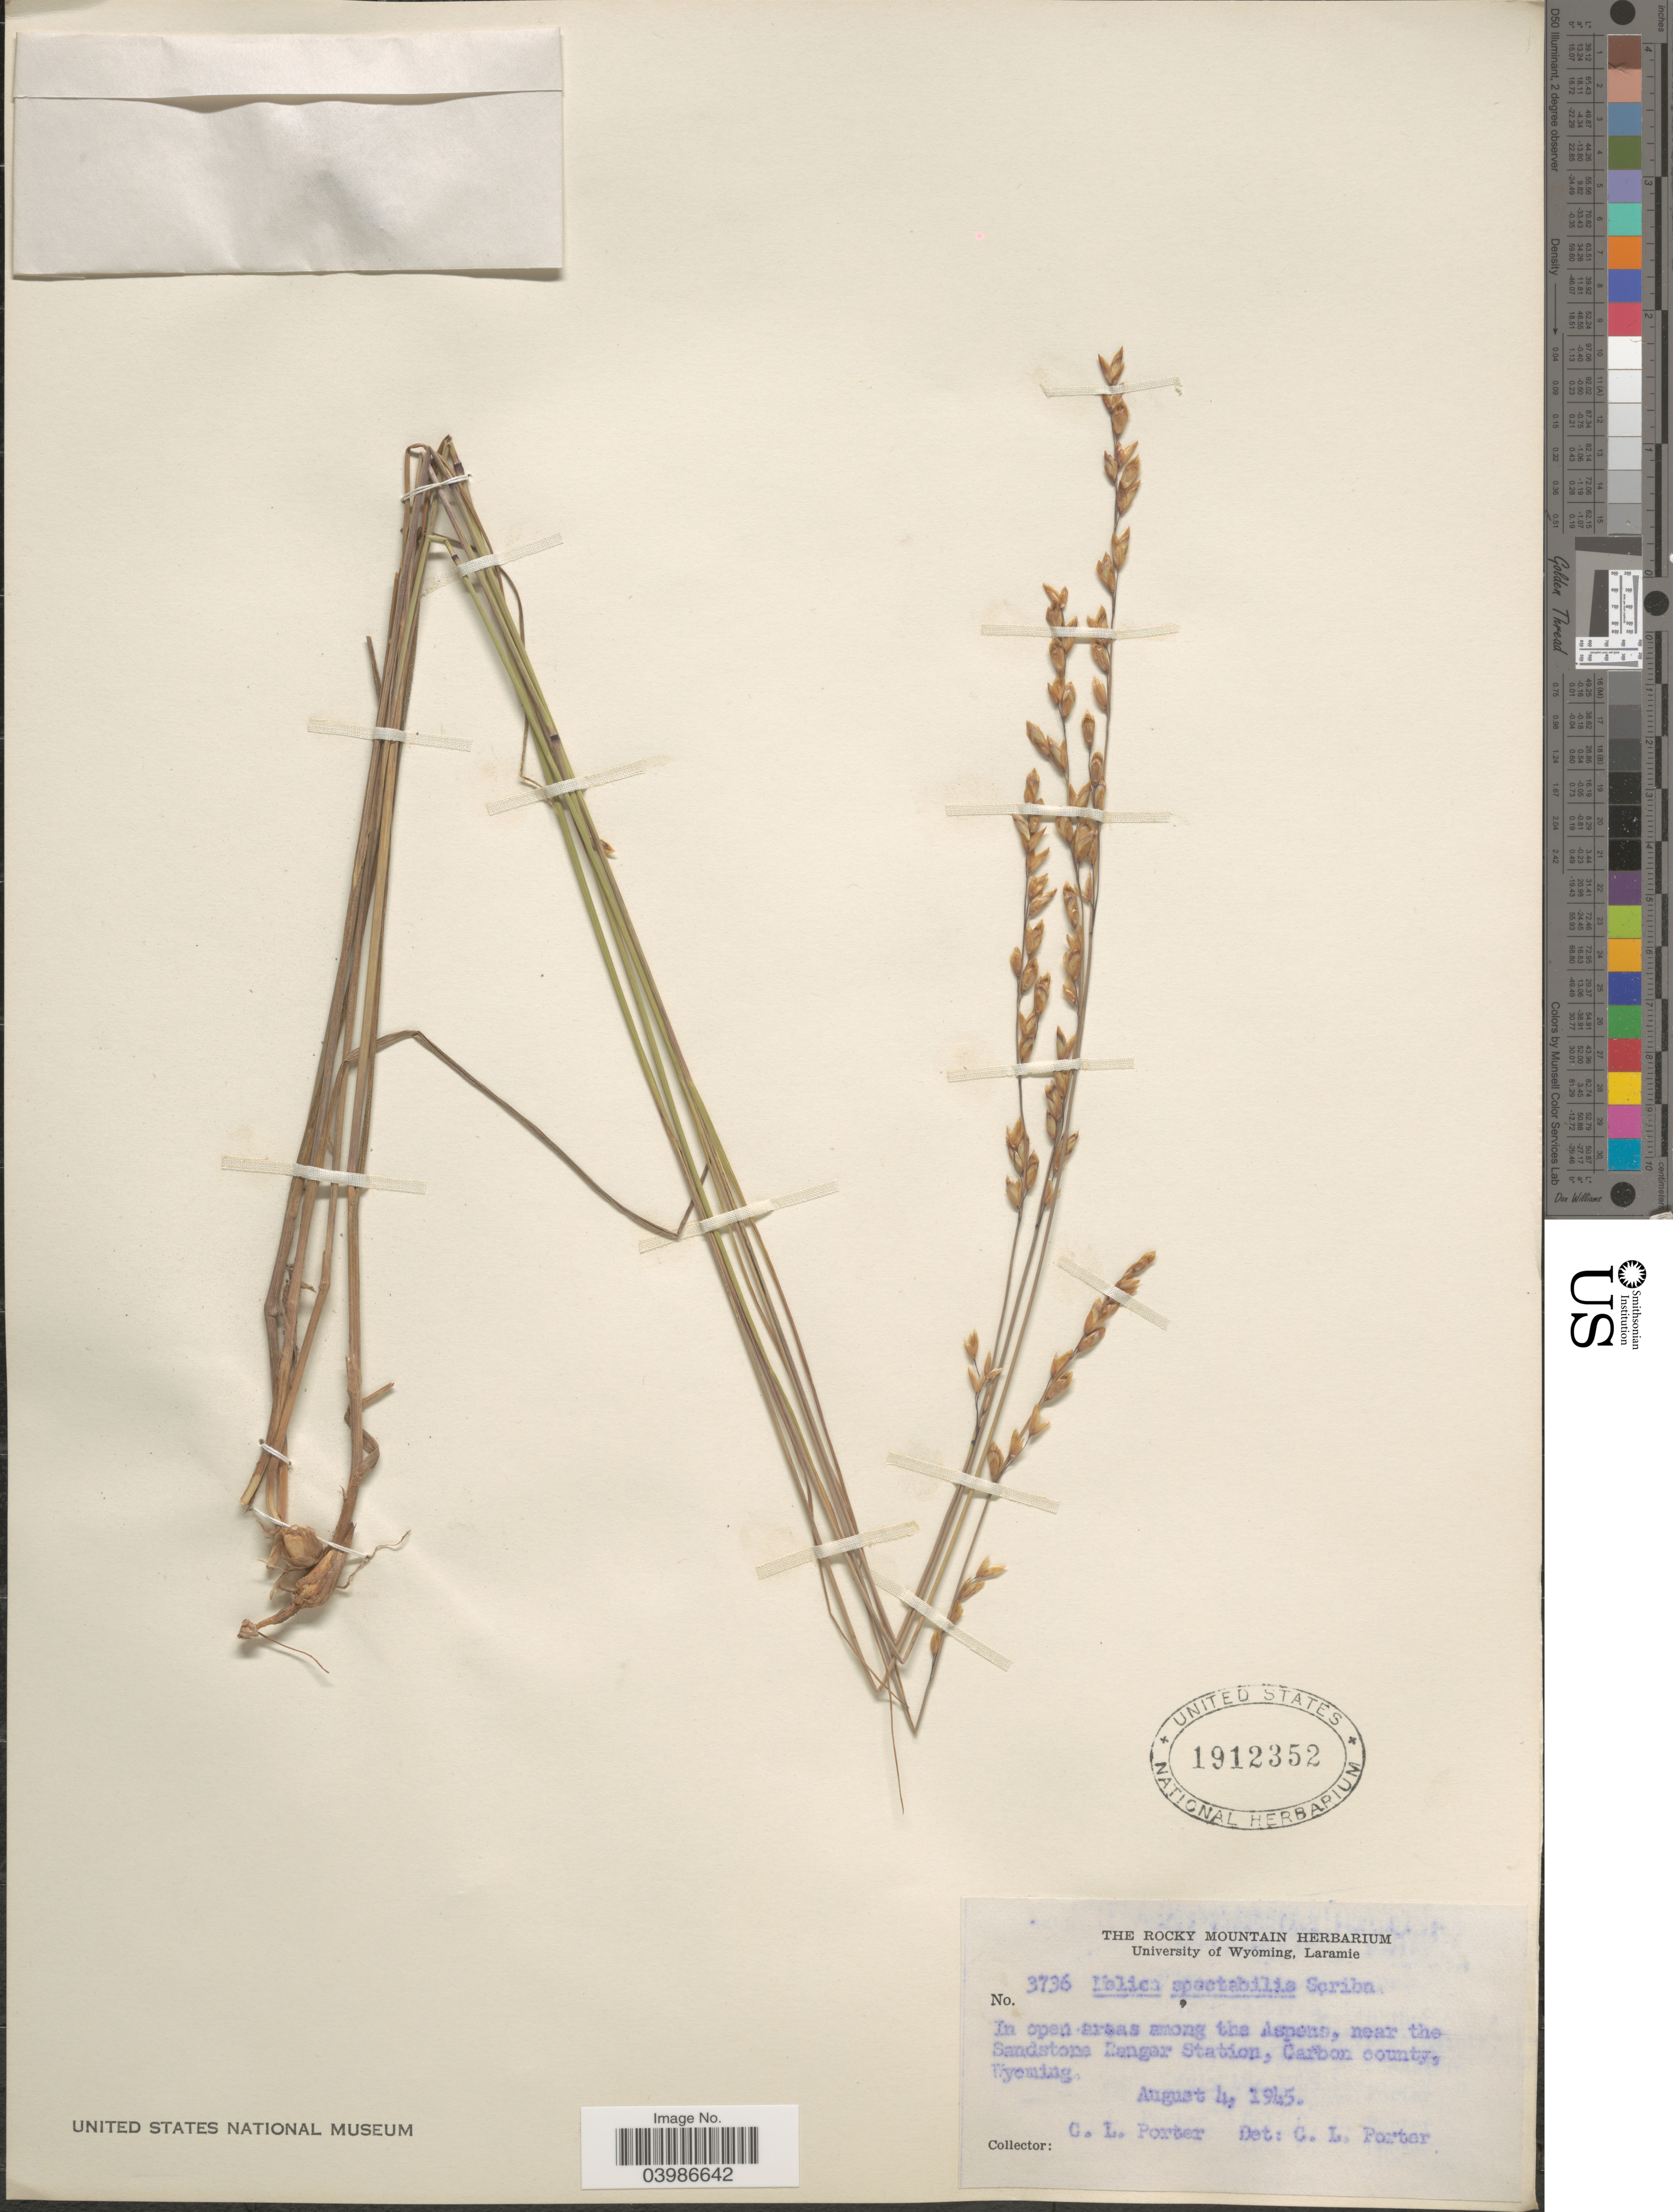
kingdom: Plantae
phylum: Tracheophyta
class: Liliopsida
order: Poales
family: Poaceae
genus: Melica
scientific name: Melica spectabilis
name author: Scribn.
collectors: C. L. Porter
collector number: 3736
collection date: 1945-08-04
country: United States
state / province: Wyoming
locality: In open areas among the Aspens, near the Sandstone Ranger Station, Carbon county.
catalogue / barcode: US 1912352